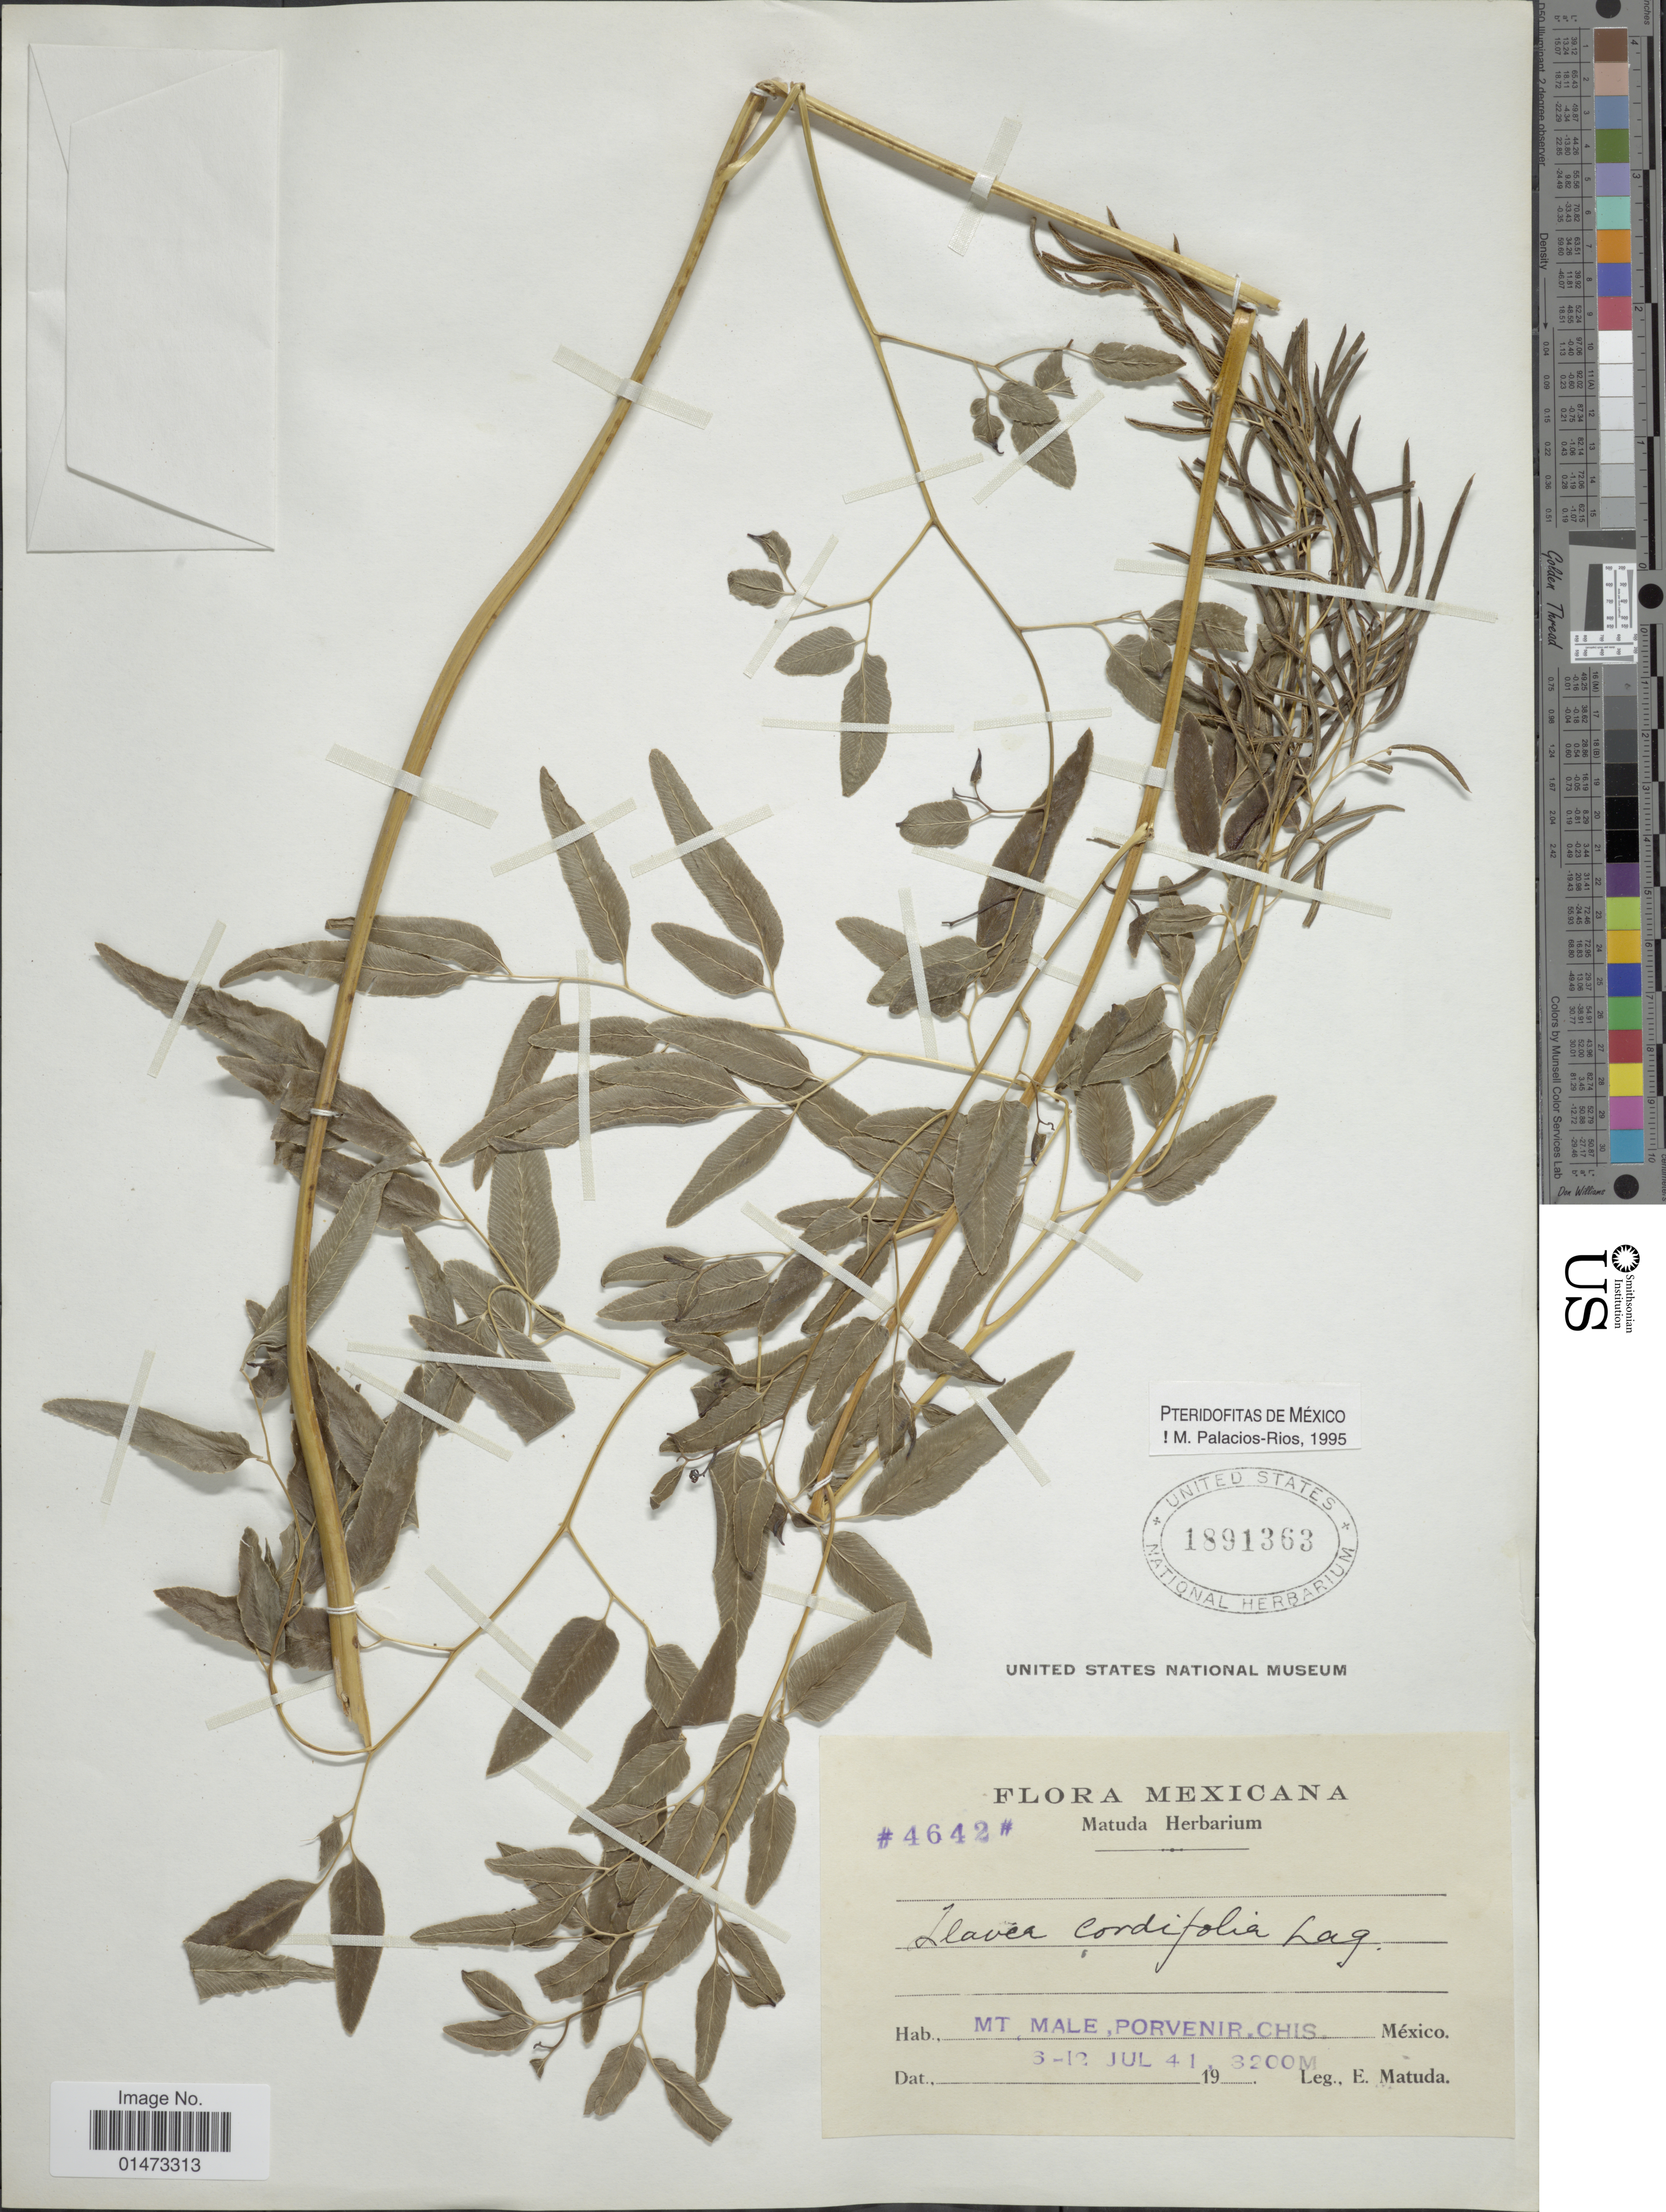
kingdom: Plantae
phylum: Tracheophyta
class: Polypodiopsida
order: Polypodiales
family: Pteridaceae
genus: Llavea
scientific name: Llavea cordifolia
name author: Lag.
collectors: E. Matuda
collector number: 4642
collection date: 1941-07-08/1941-07-12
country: Mexico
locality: Mt. Male, Porvenir. Chis.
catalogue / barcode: US 1891363